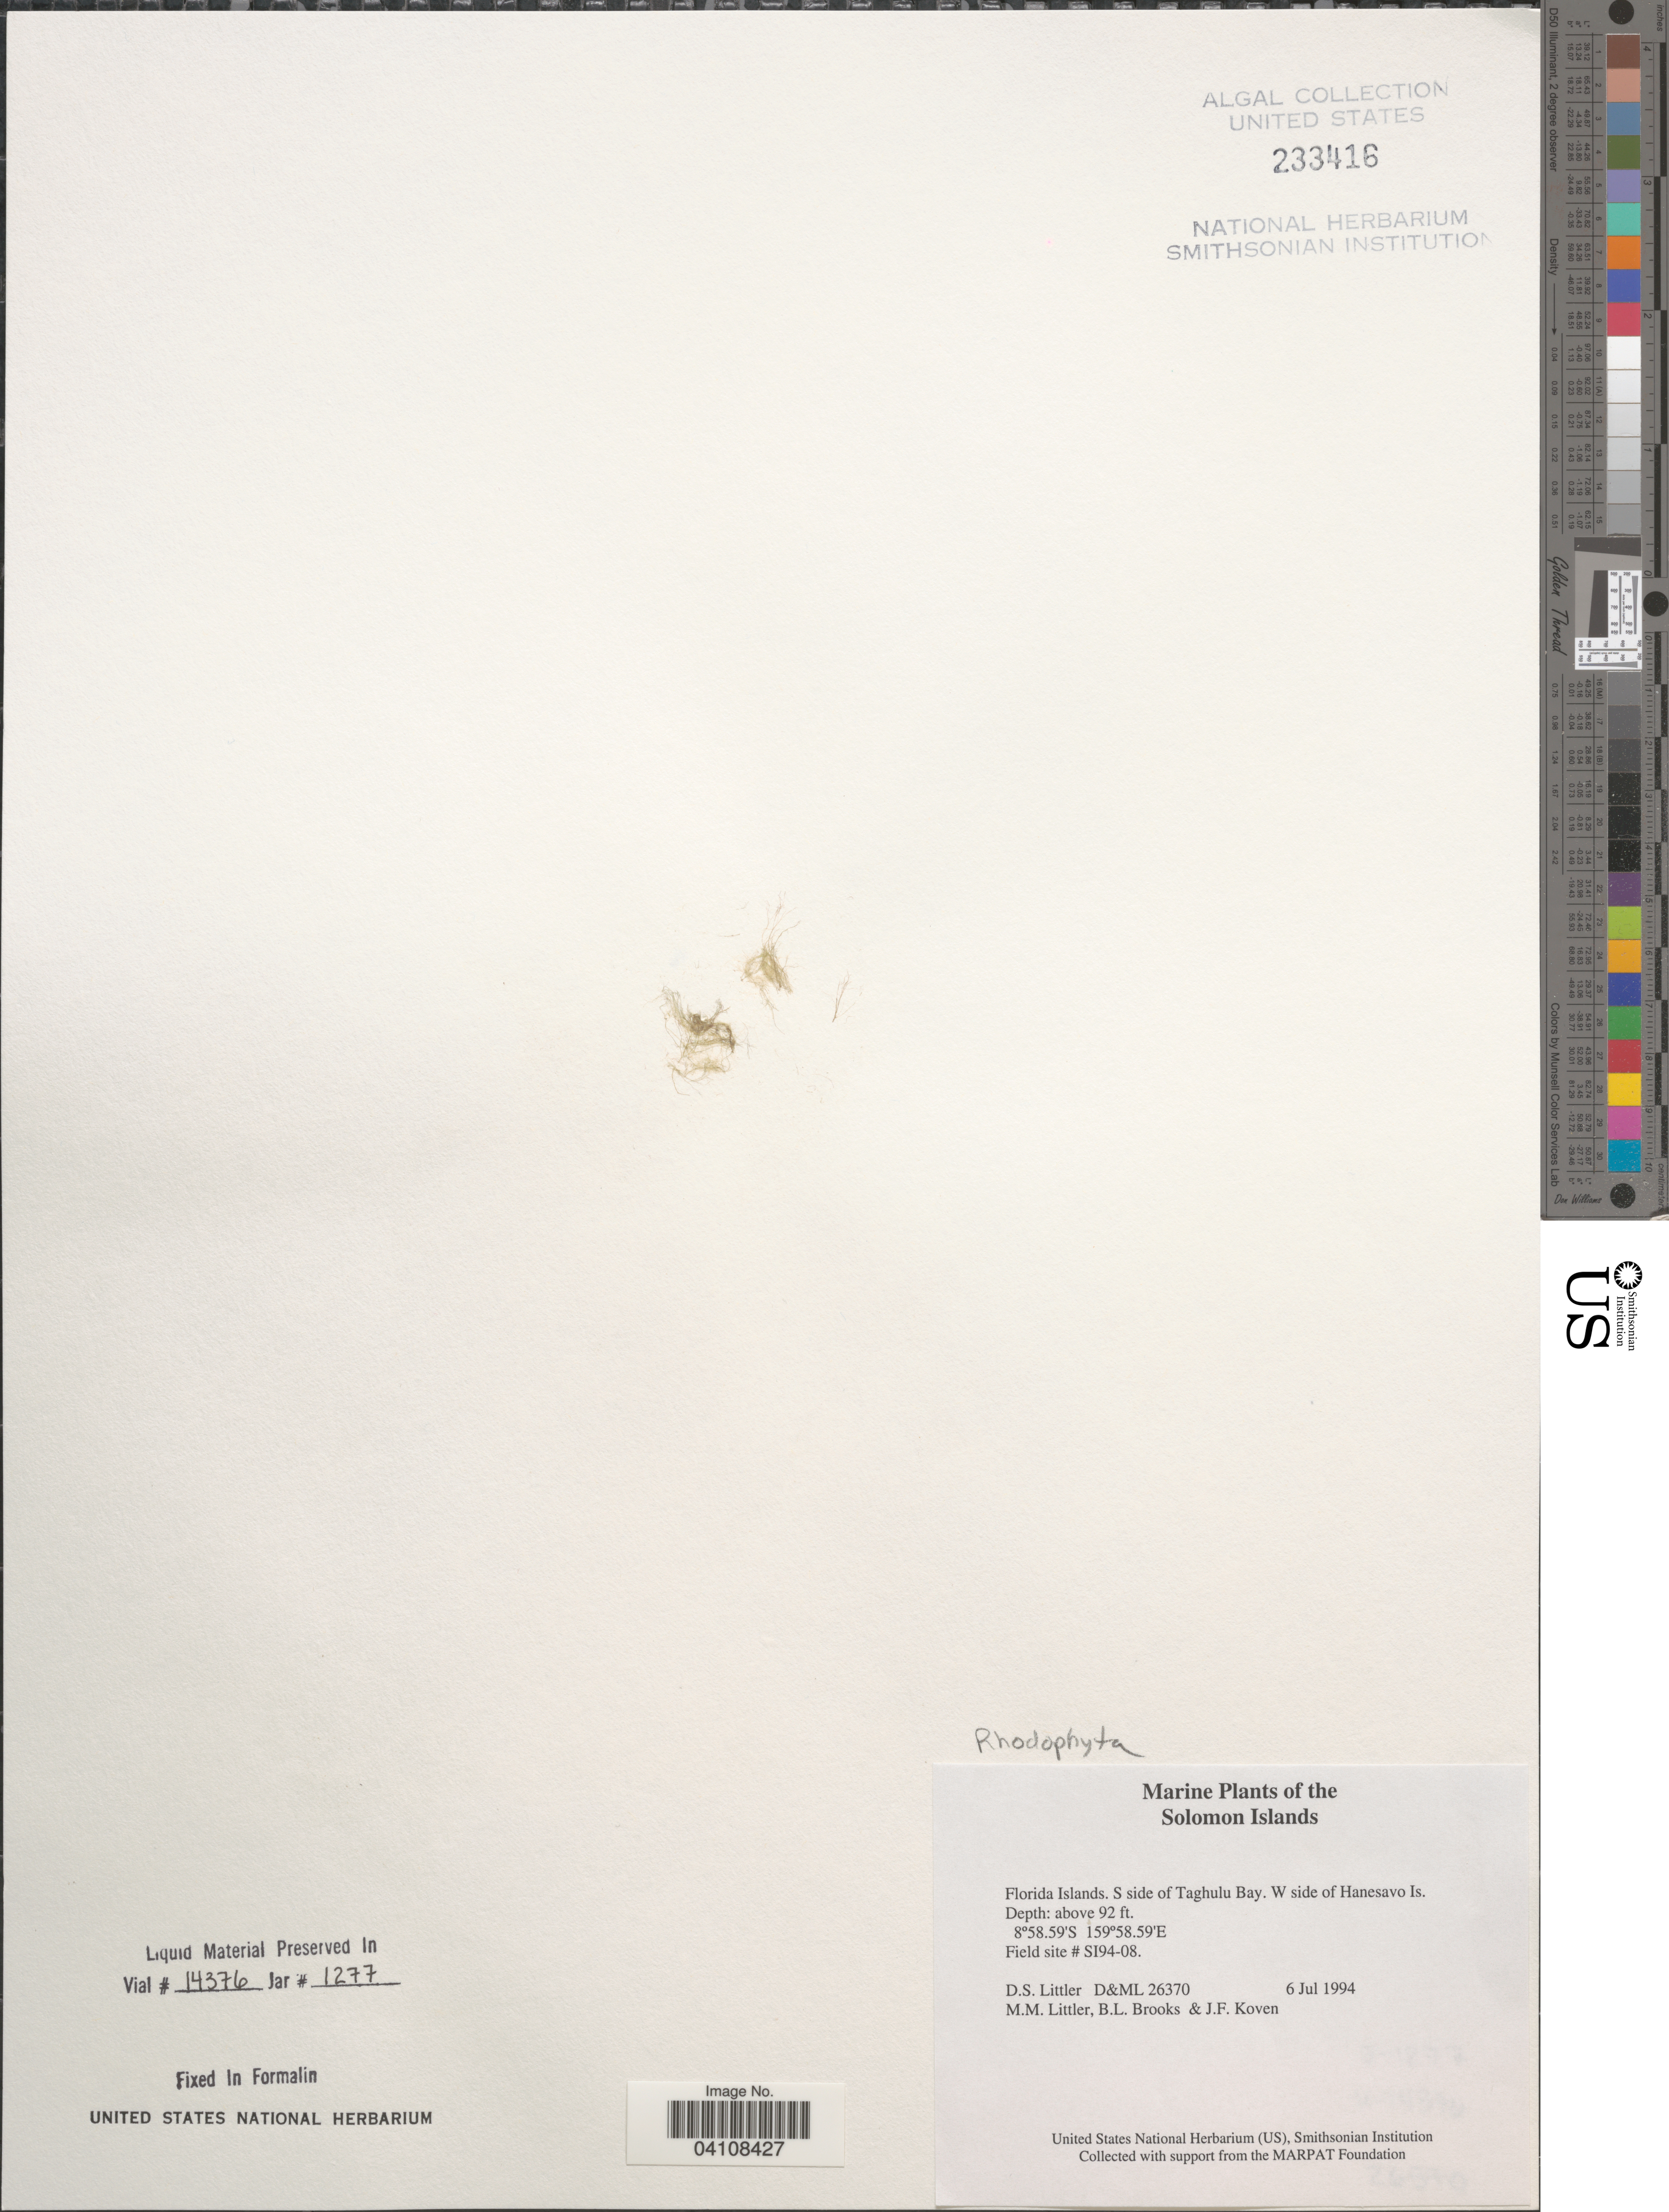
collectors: D. S. Littler, B. Brooks & J. Koven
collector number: D&ML26370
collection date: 1994-07-06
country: Solomon Islands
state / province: Solomon Islands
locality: Florida Islands. S side of Taghulu Bay. W side of Hanesavo Is. Field site # SI94-08.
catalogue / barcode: US 233416